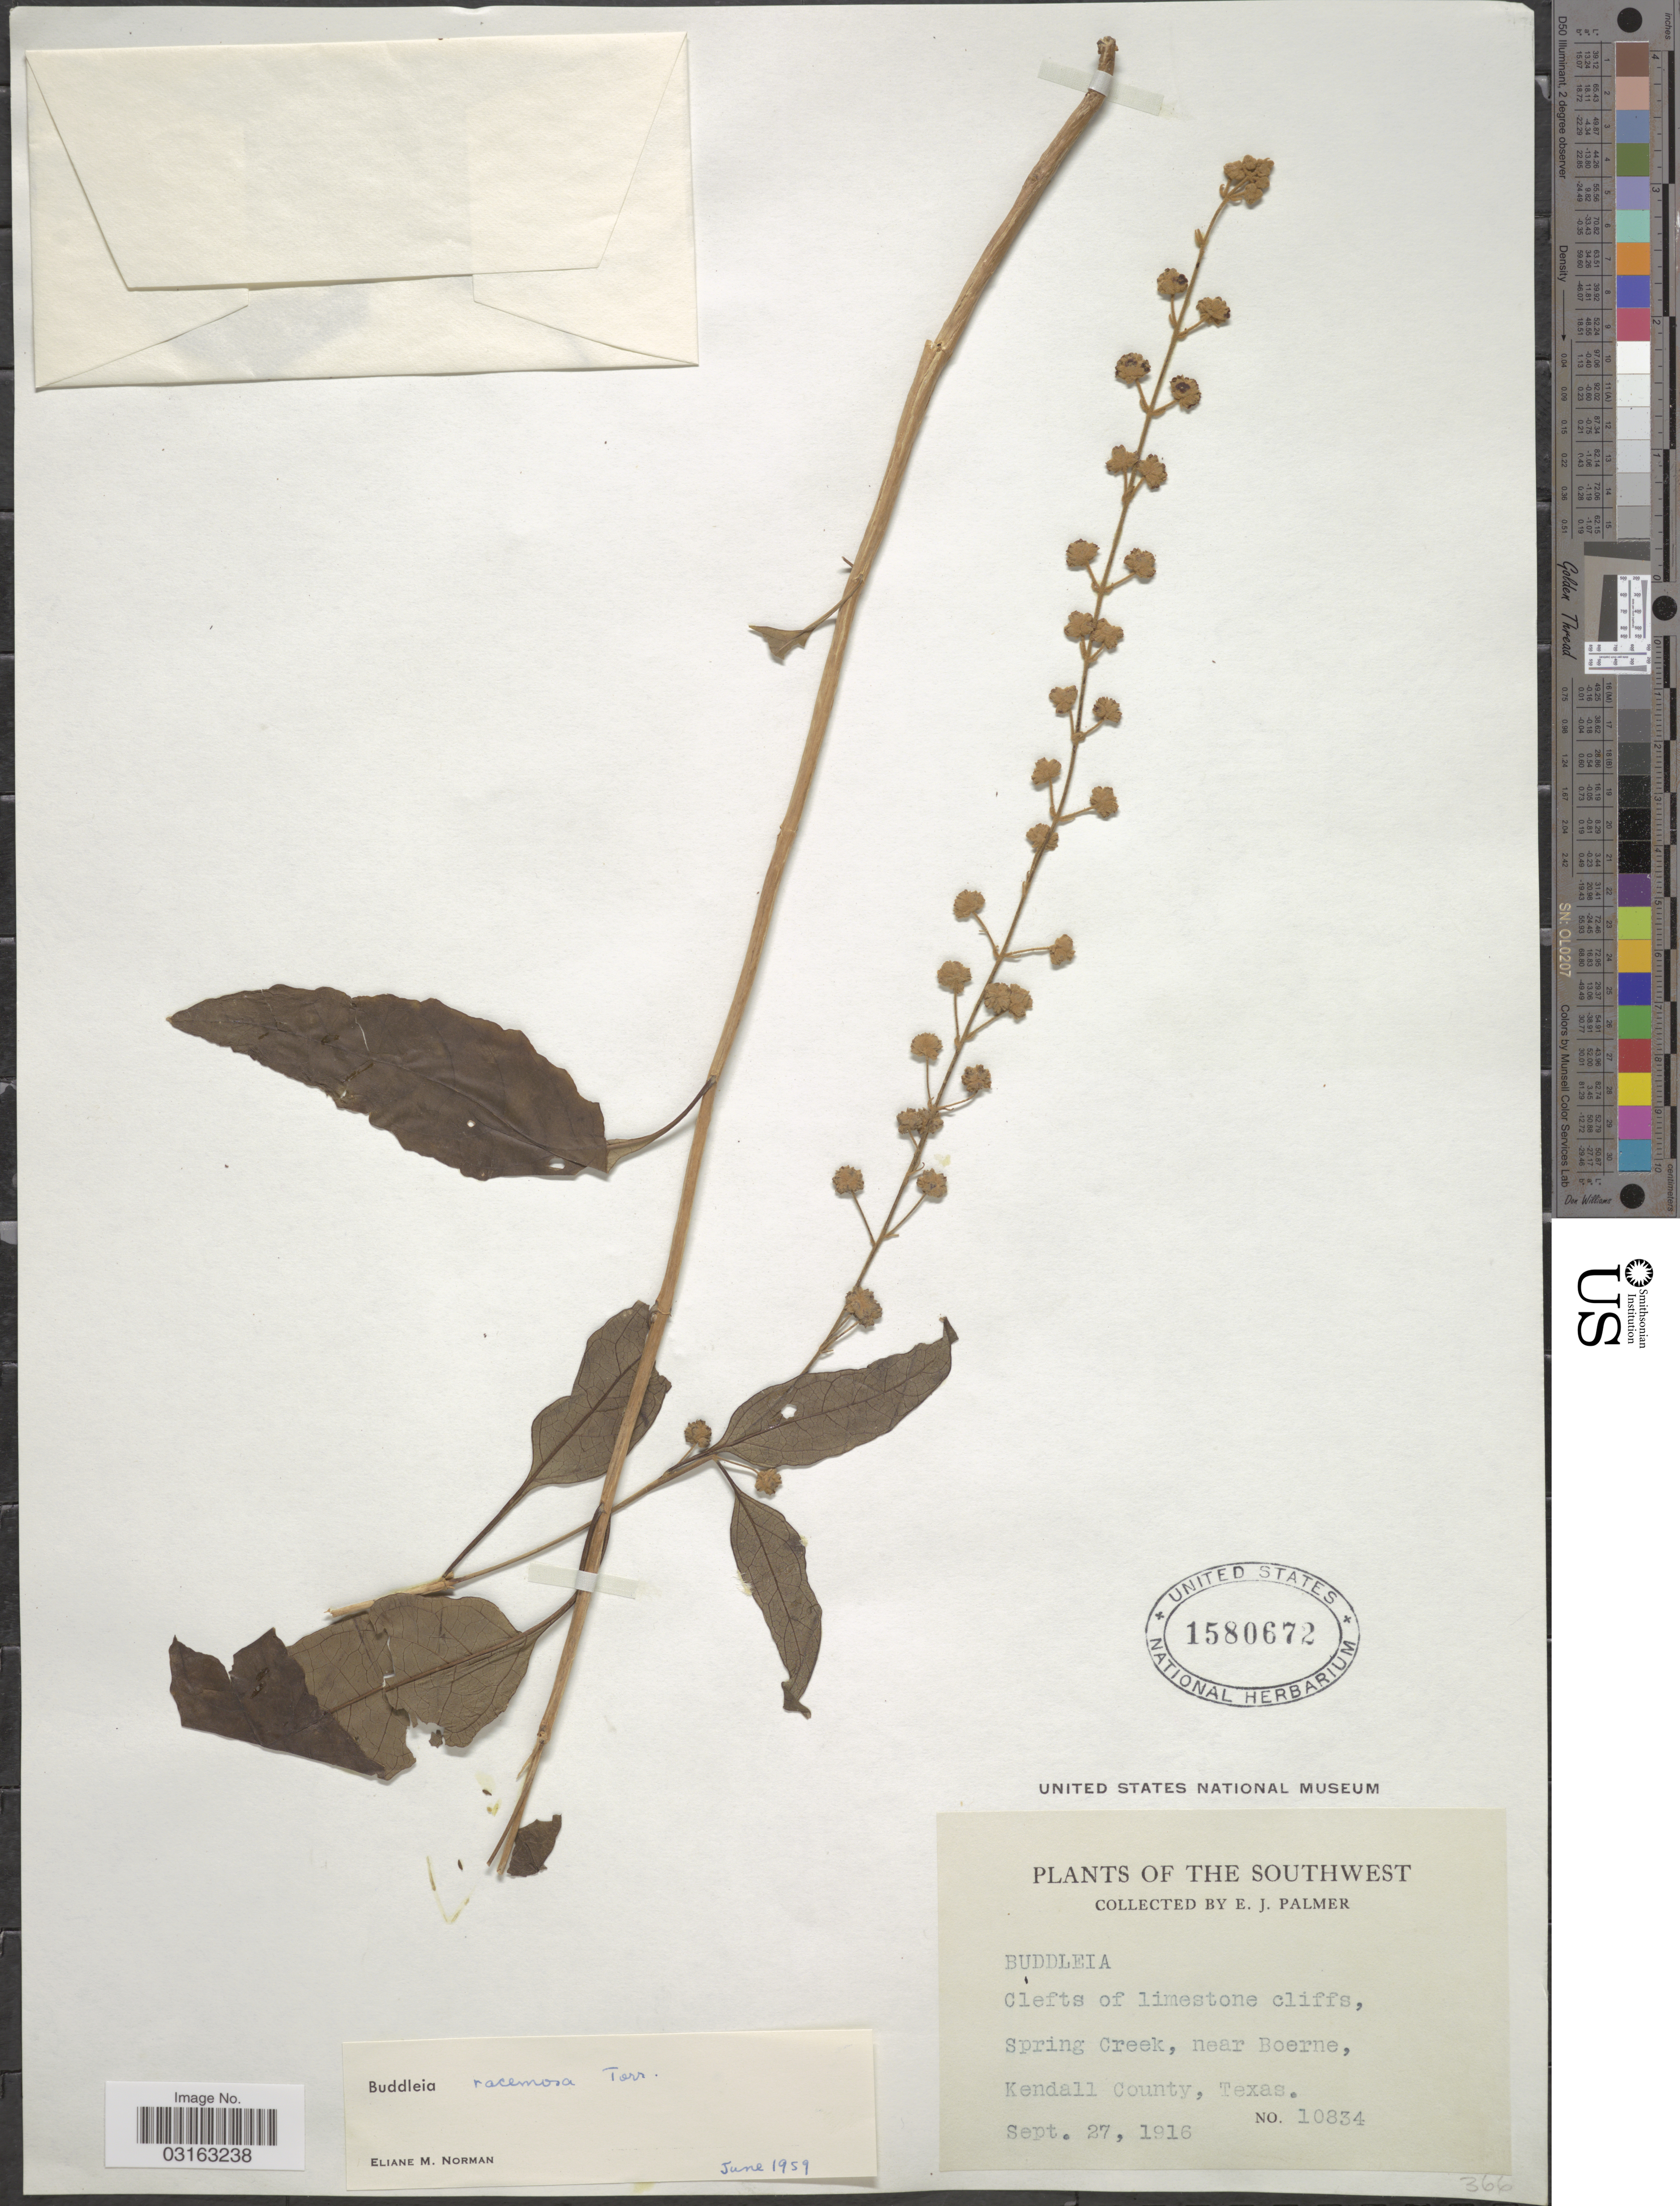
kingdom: Plantae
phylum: Tracheophyta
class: Magnoliopsida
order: Lamiales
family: Scrophulariaceae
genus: Buddleja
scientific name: Buddleja racemosa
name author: Torr.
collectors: E. J. Palmer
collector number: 10834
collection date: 1916-09-27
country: United States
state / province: Texas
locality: Southwest. Spring Creek, near Boerne, Kendall County.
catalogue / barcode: US 1580672